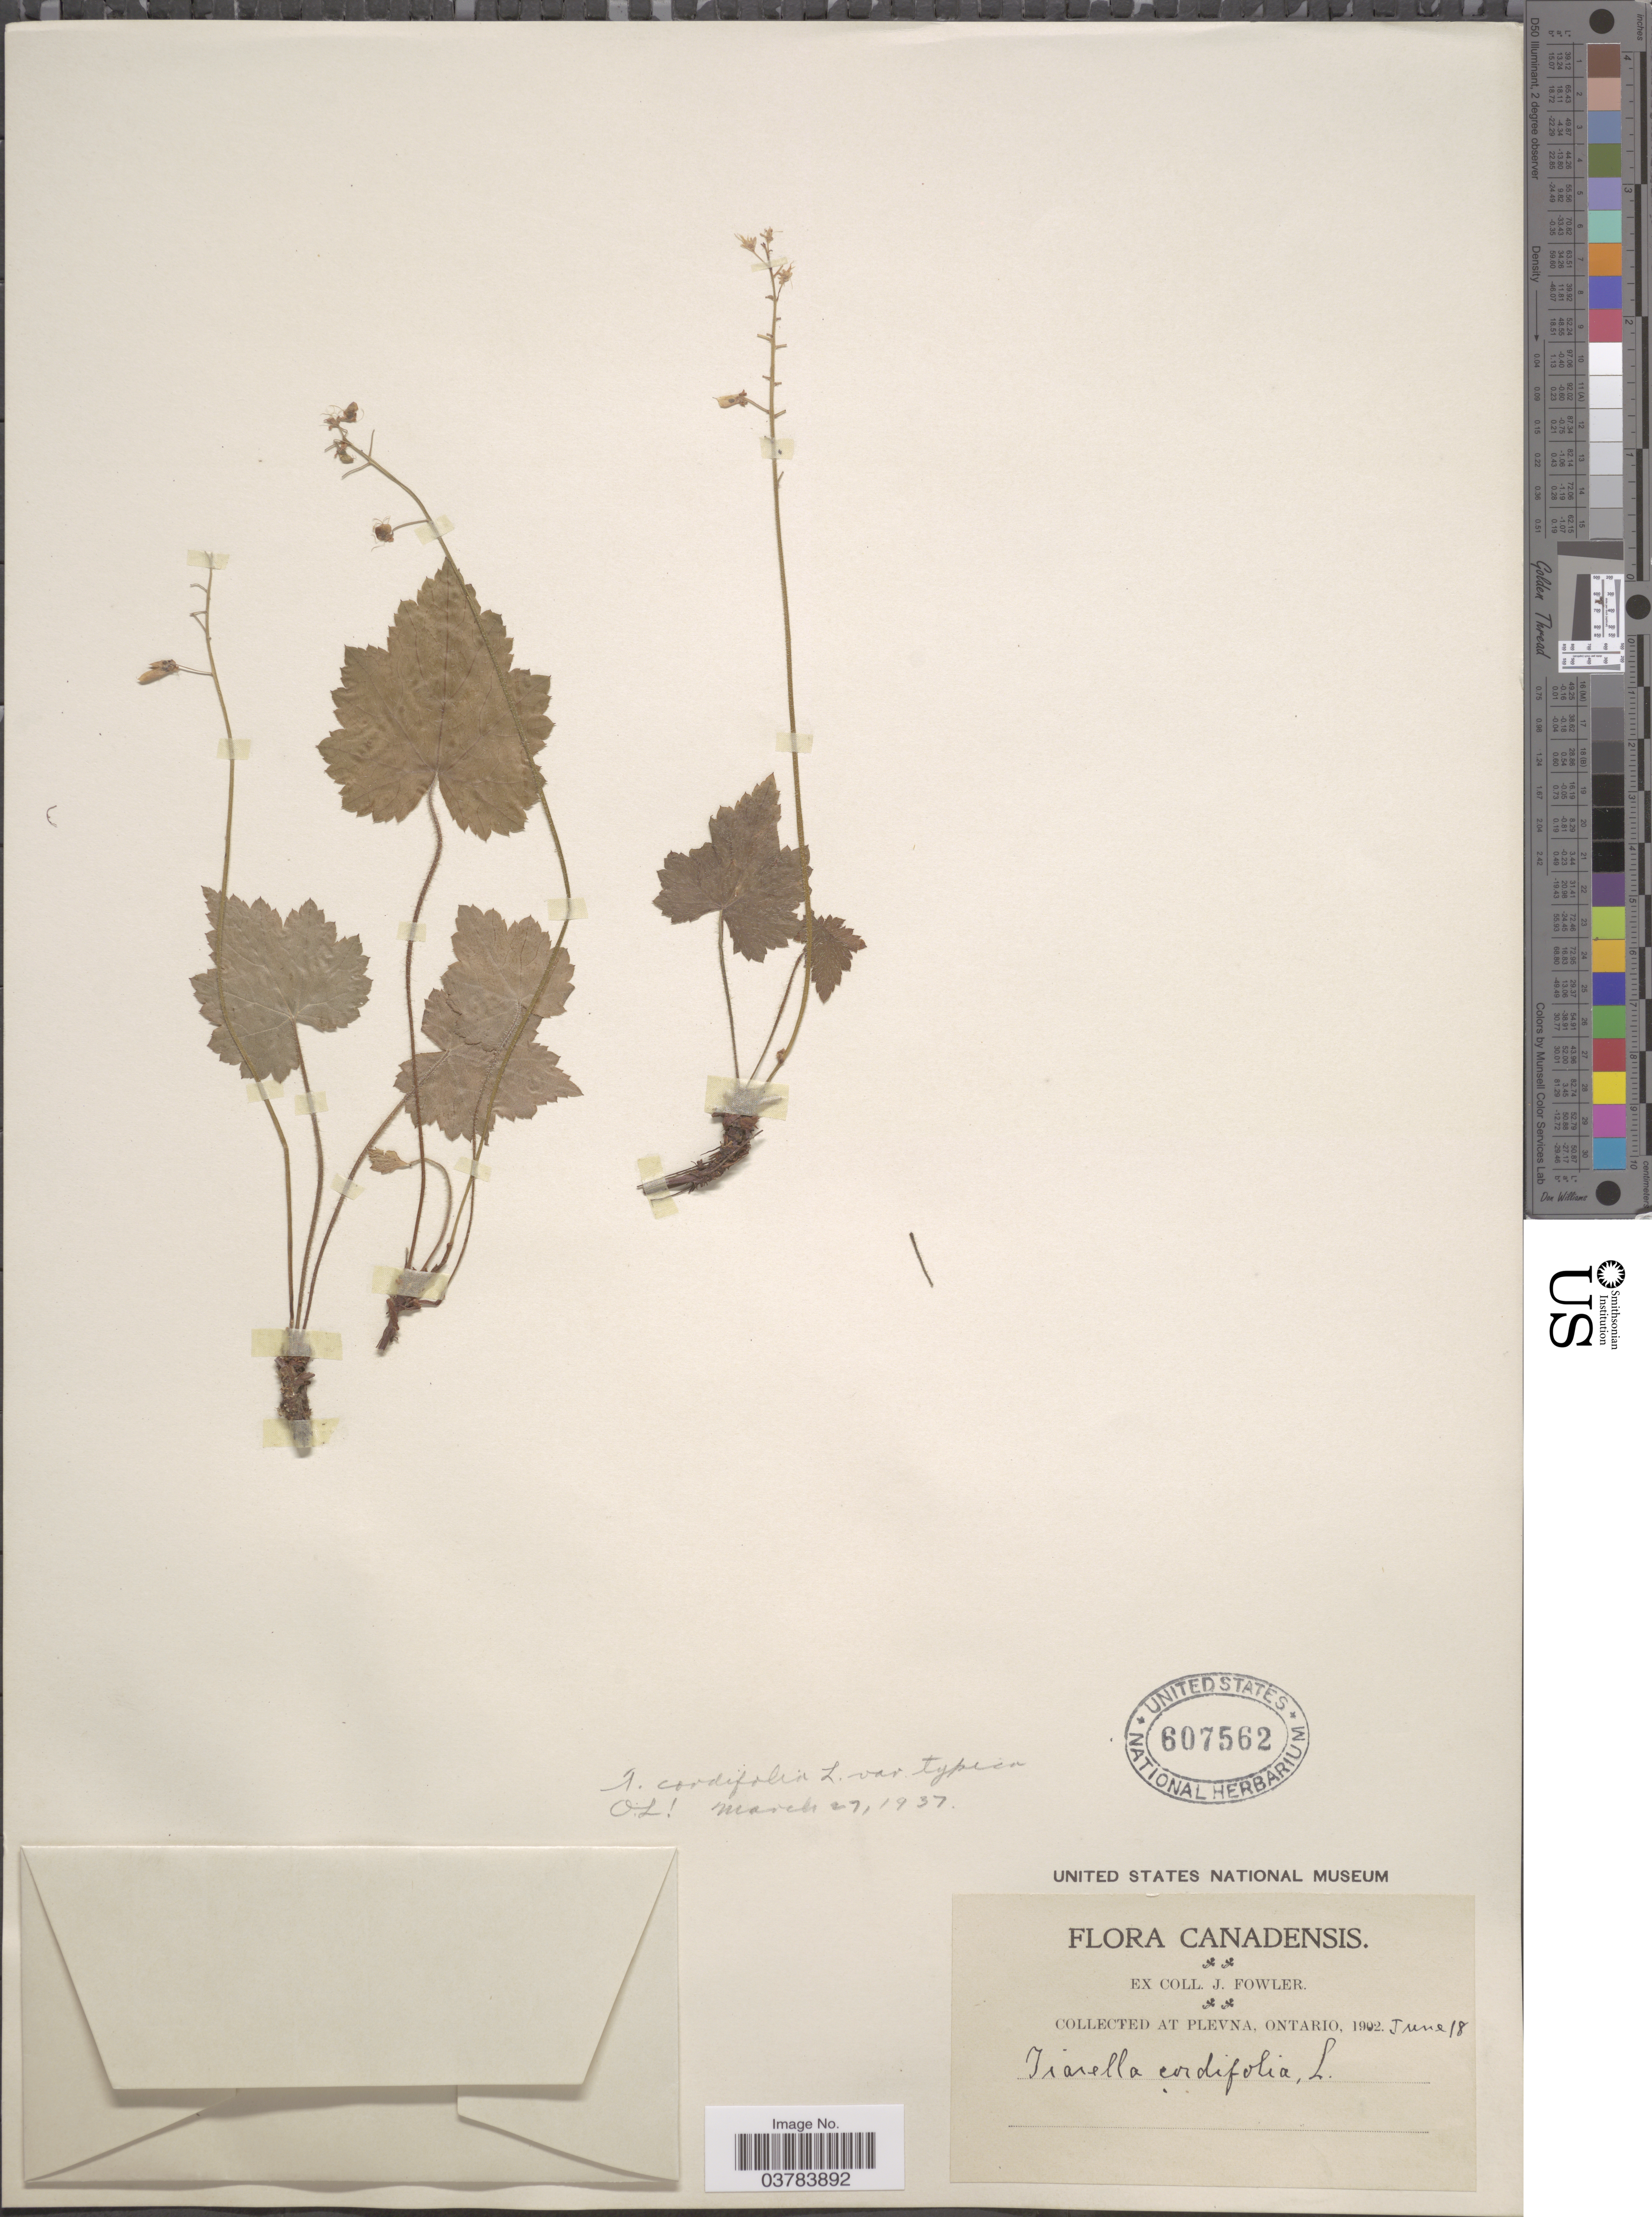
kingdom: Plantae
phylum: Tracheophyta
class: Magnoliopsida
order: Saxifragales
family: Saxifragaceae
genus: Tiarella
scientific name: Tiarella cordifolia var. typica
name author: Lakela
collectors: J. Fowler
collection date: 1902-06-18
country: Canada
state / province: Ontario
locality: At Plevna.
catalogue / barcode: US 607562